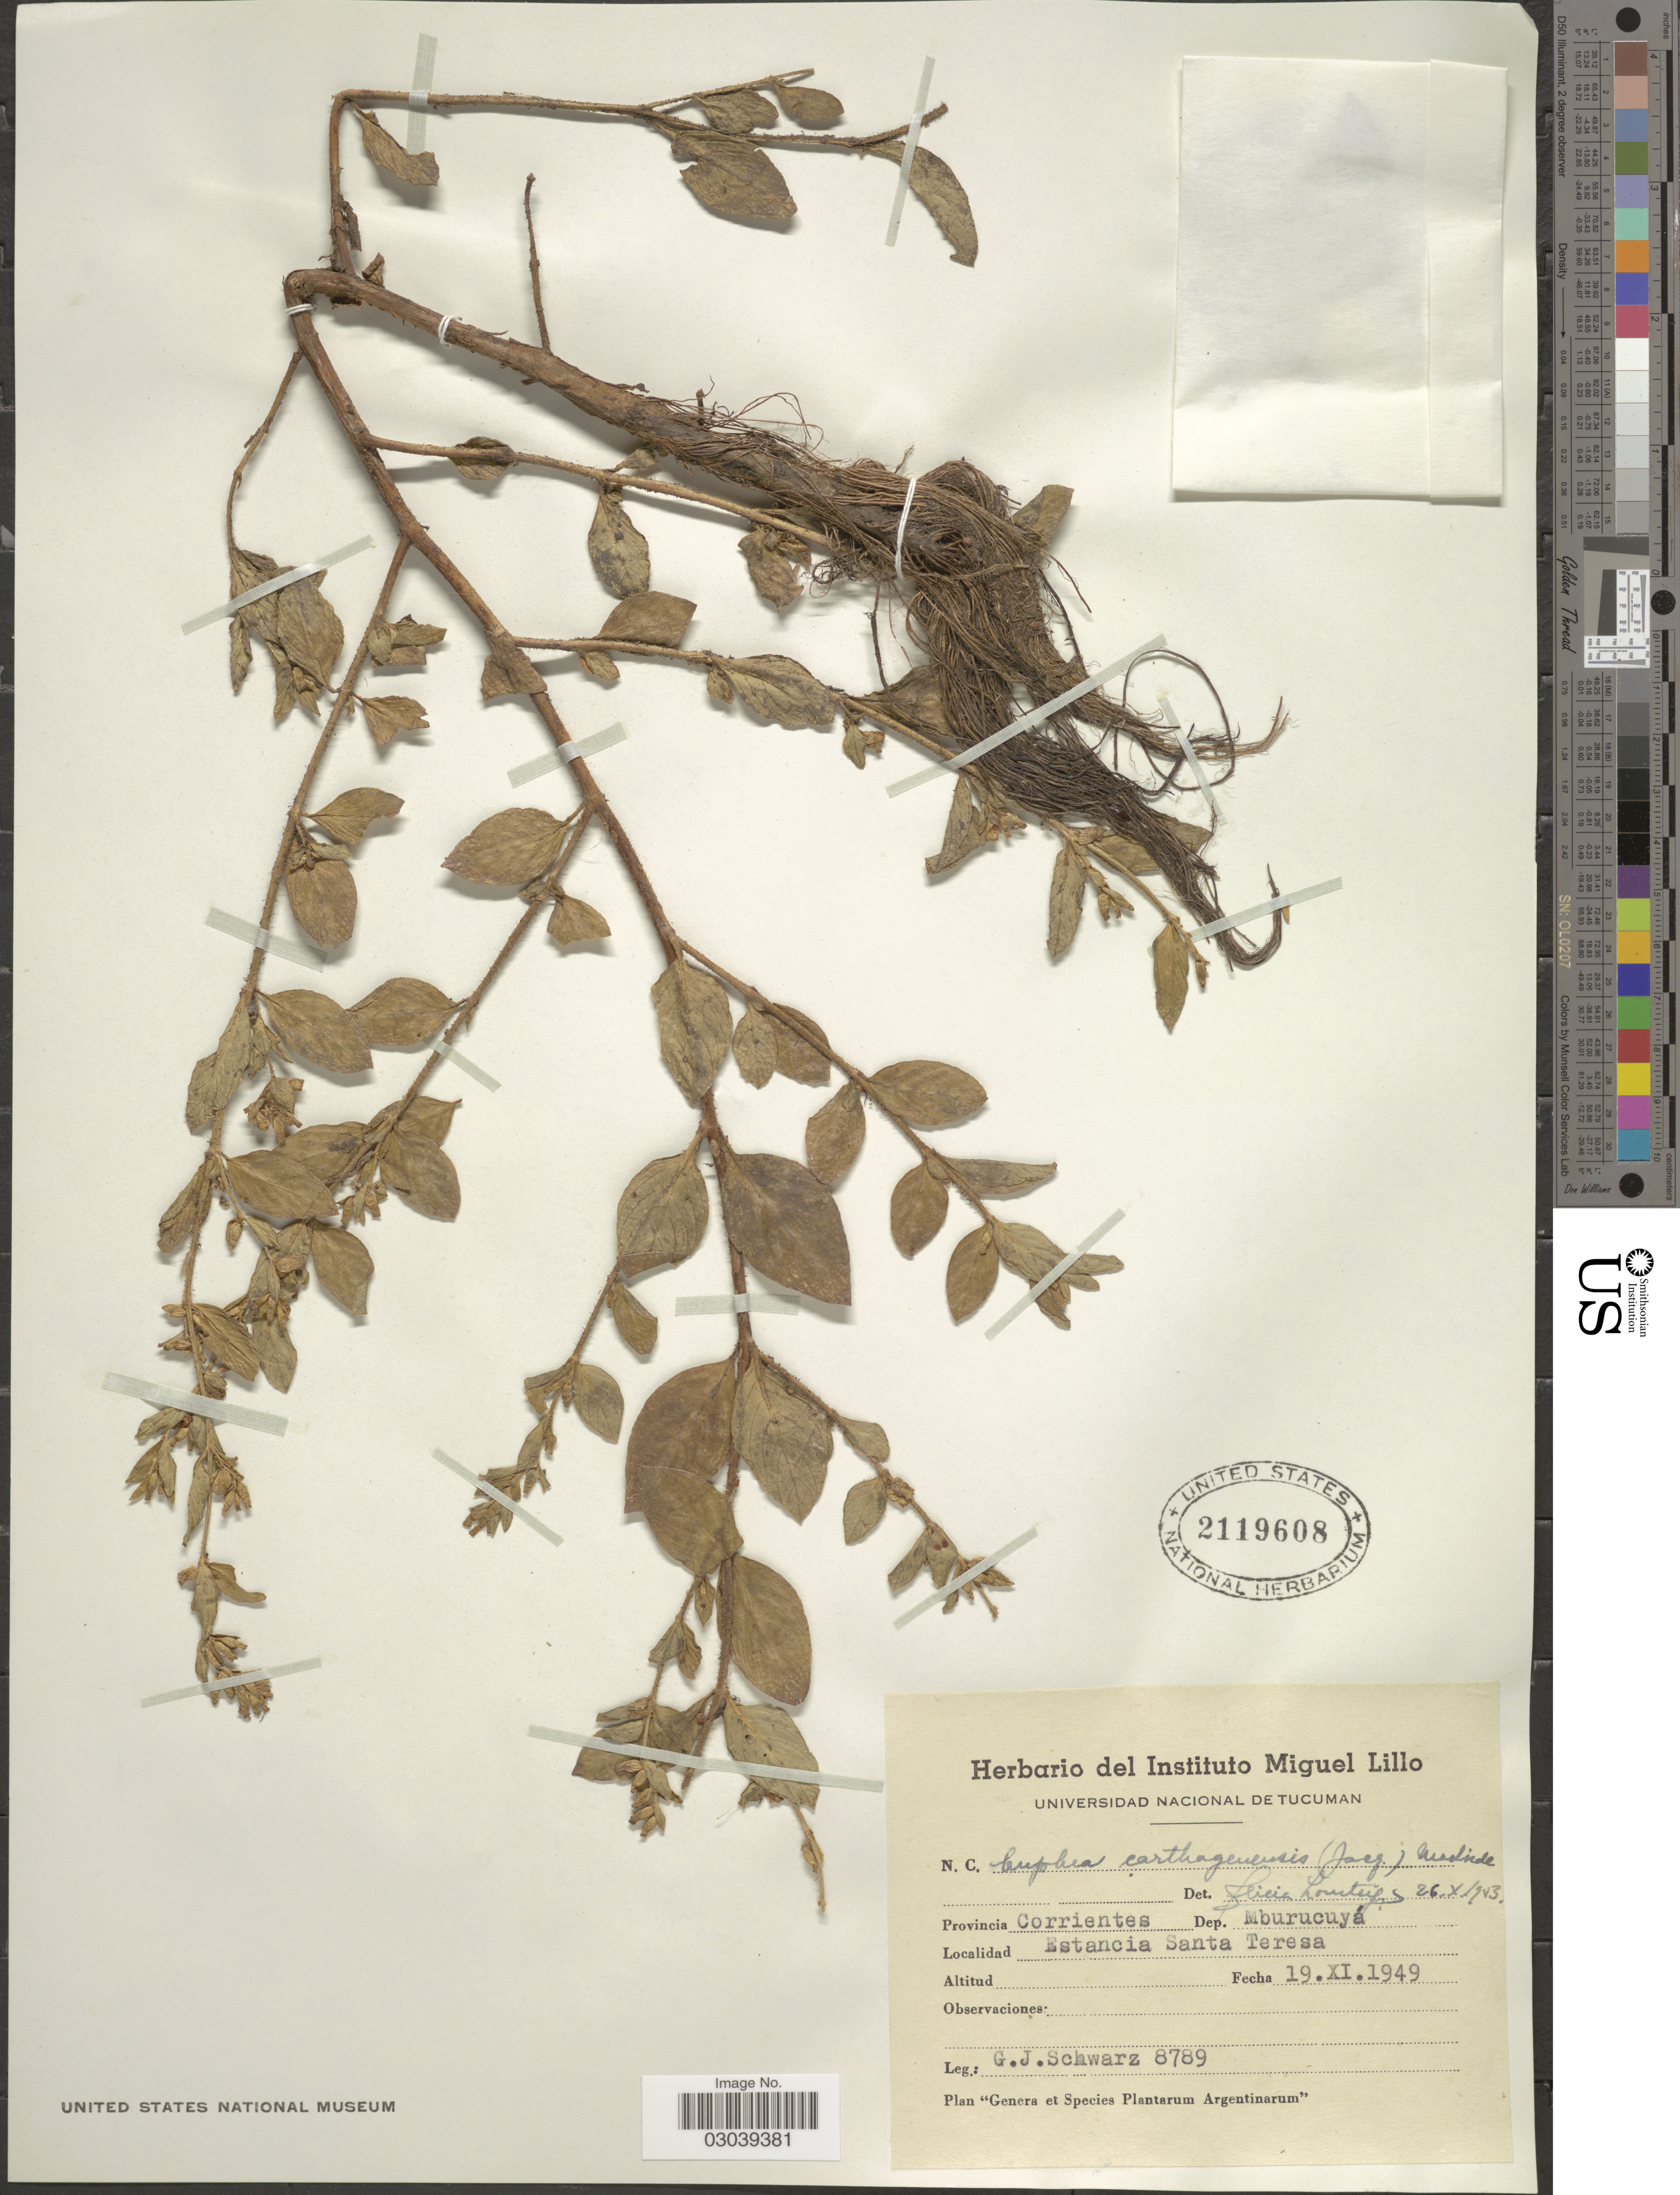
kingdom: Plantae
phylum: Tracheophyta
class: Magnoliopsida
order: Myrtales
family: Lythraceae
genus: Cuphea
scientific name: Cuphea carthagenensis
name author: (Jacq.) J.F. Macbr.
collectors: G. J. Schwarz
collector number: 8789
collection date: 1949-11-19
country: Argentina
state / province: Corrientes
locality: Dep. Mburucuyá. Estancia Santa Teresa.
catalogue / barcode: US 2119608